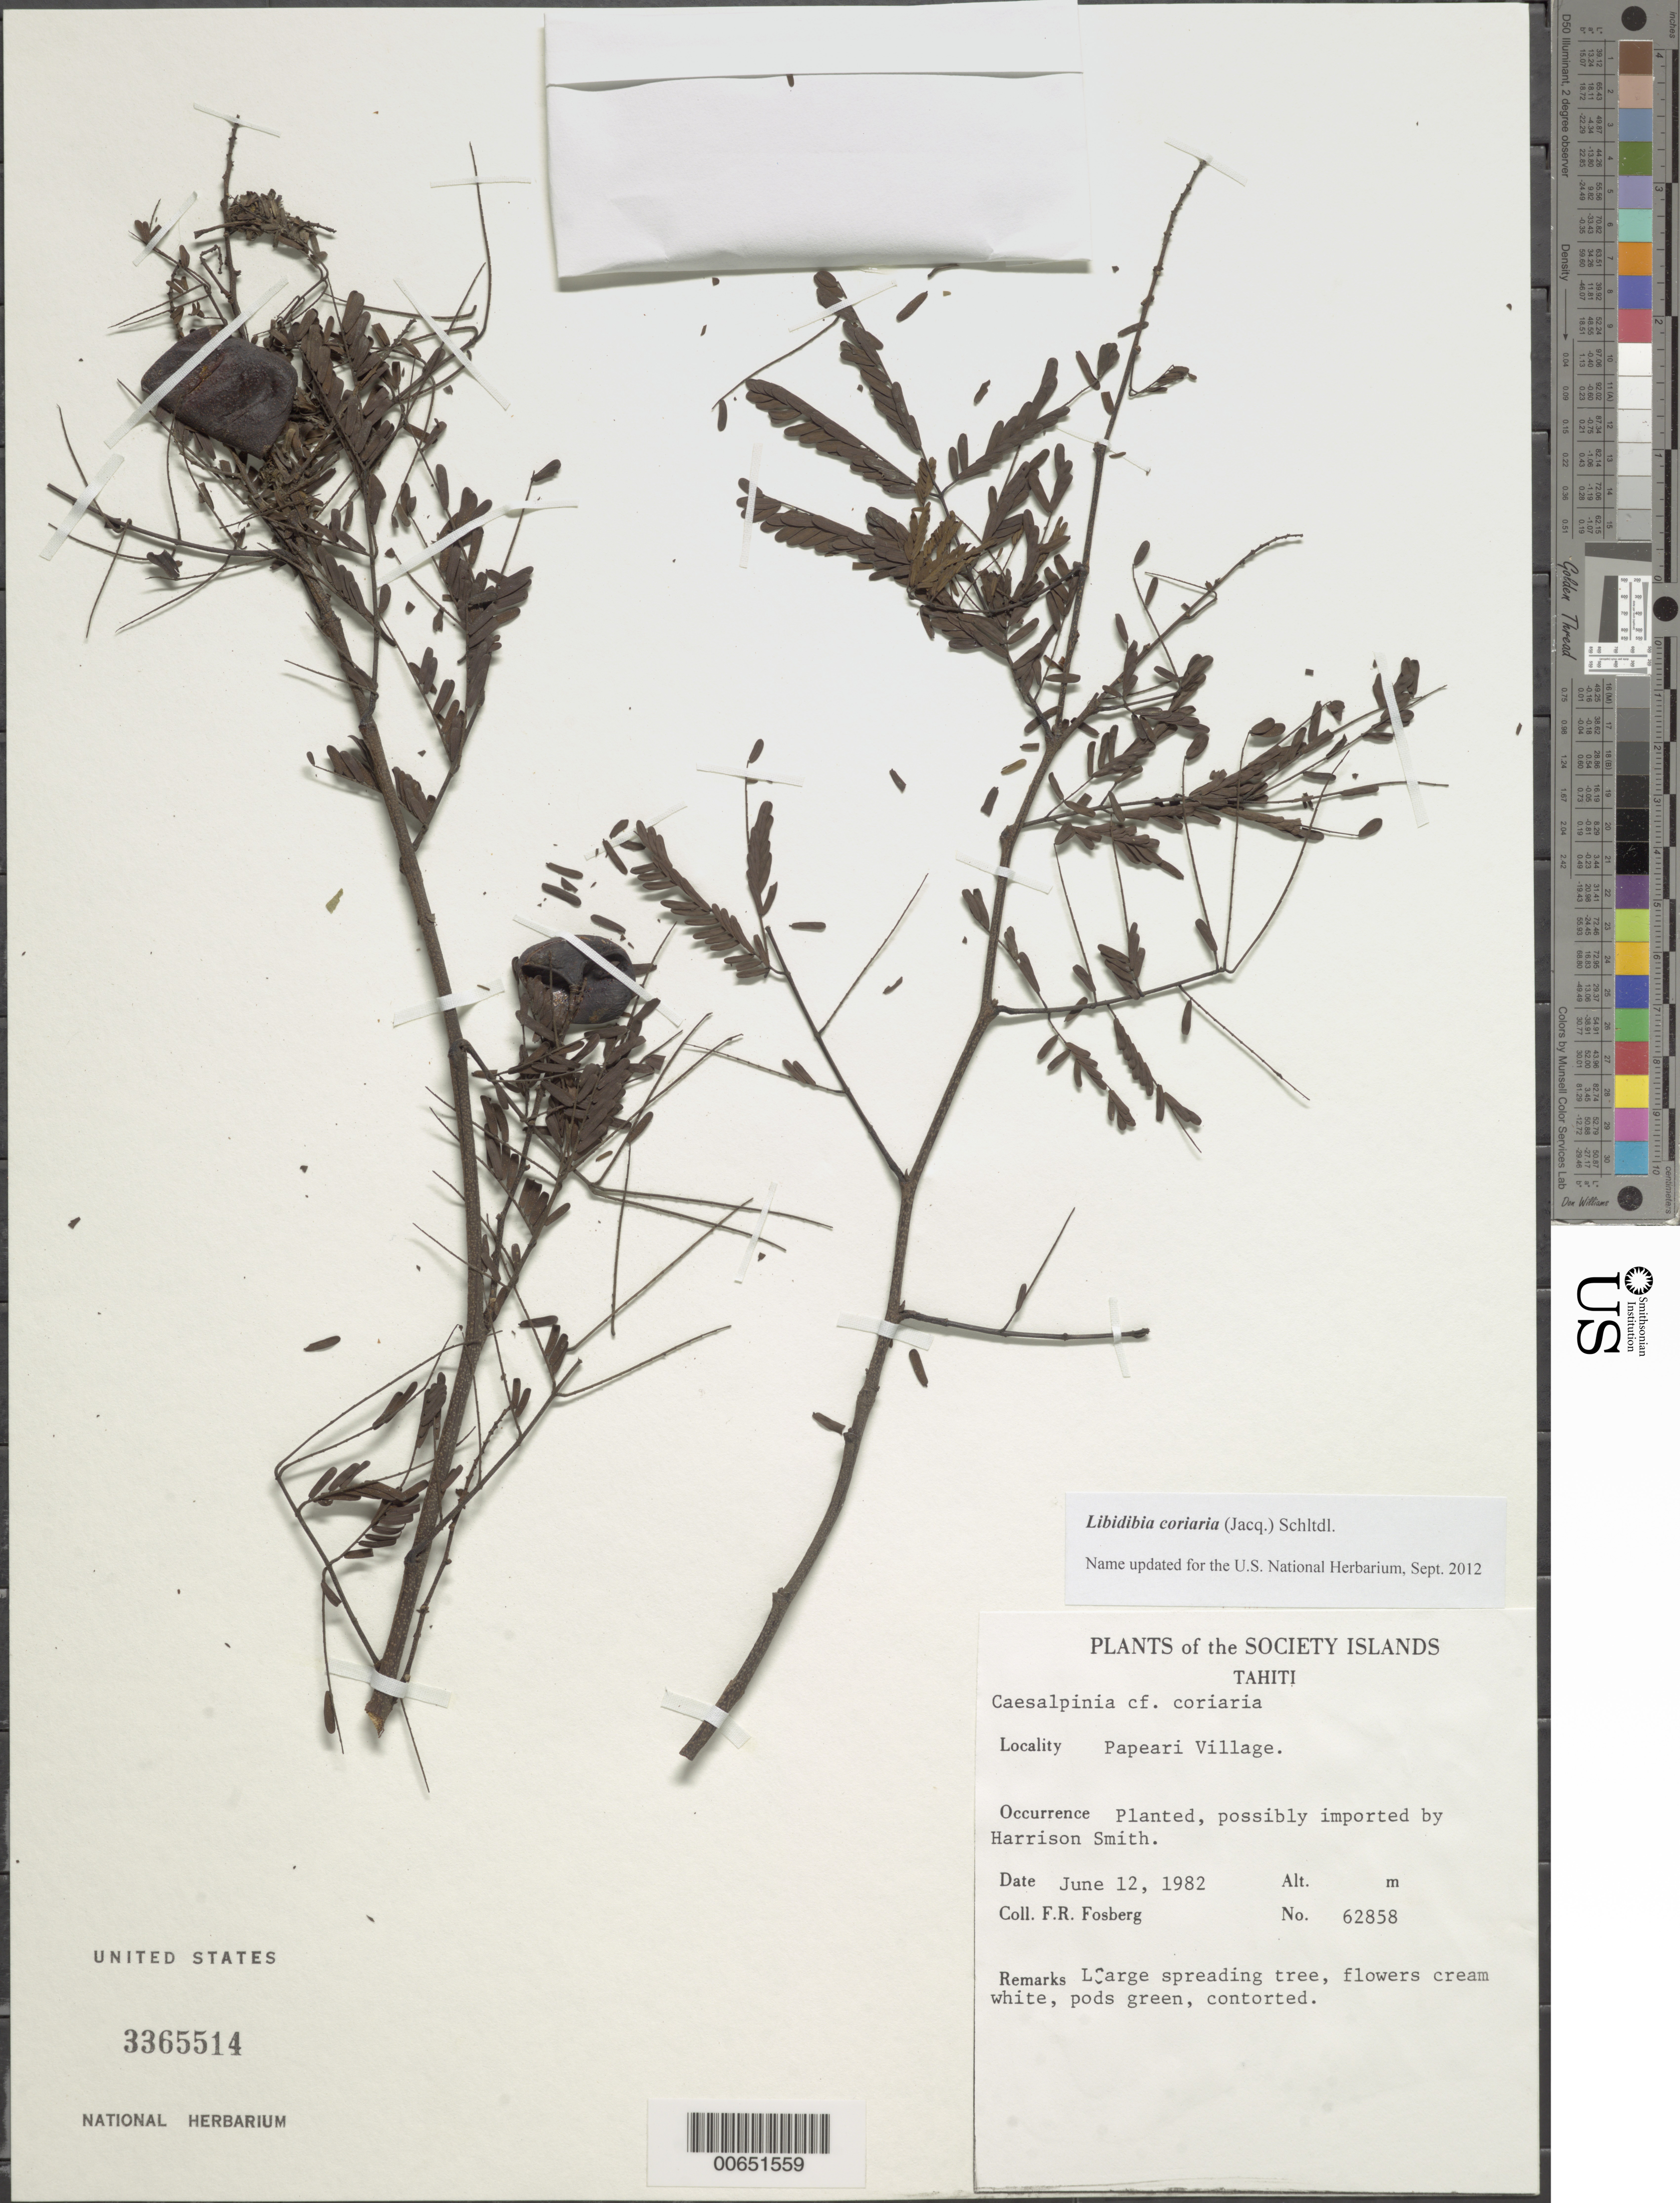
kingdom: Plantae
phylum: Tracheophyta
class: Magnoliopsida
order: Fabales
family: Fabaceae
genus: Libidibia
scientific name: Libidibia coriaria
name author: (Jacq.) Schltdl.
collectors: F. R. Fosberg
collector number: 62858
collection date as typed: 12 Jun 1982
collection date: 1982-06-12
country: French Polynesia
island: Tahiti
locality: Papeari Village [Society Is.]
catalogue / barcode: US 3365514